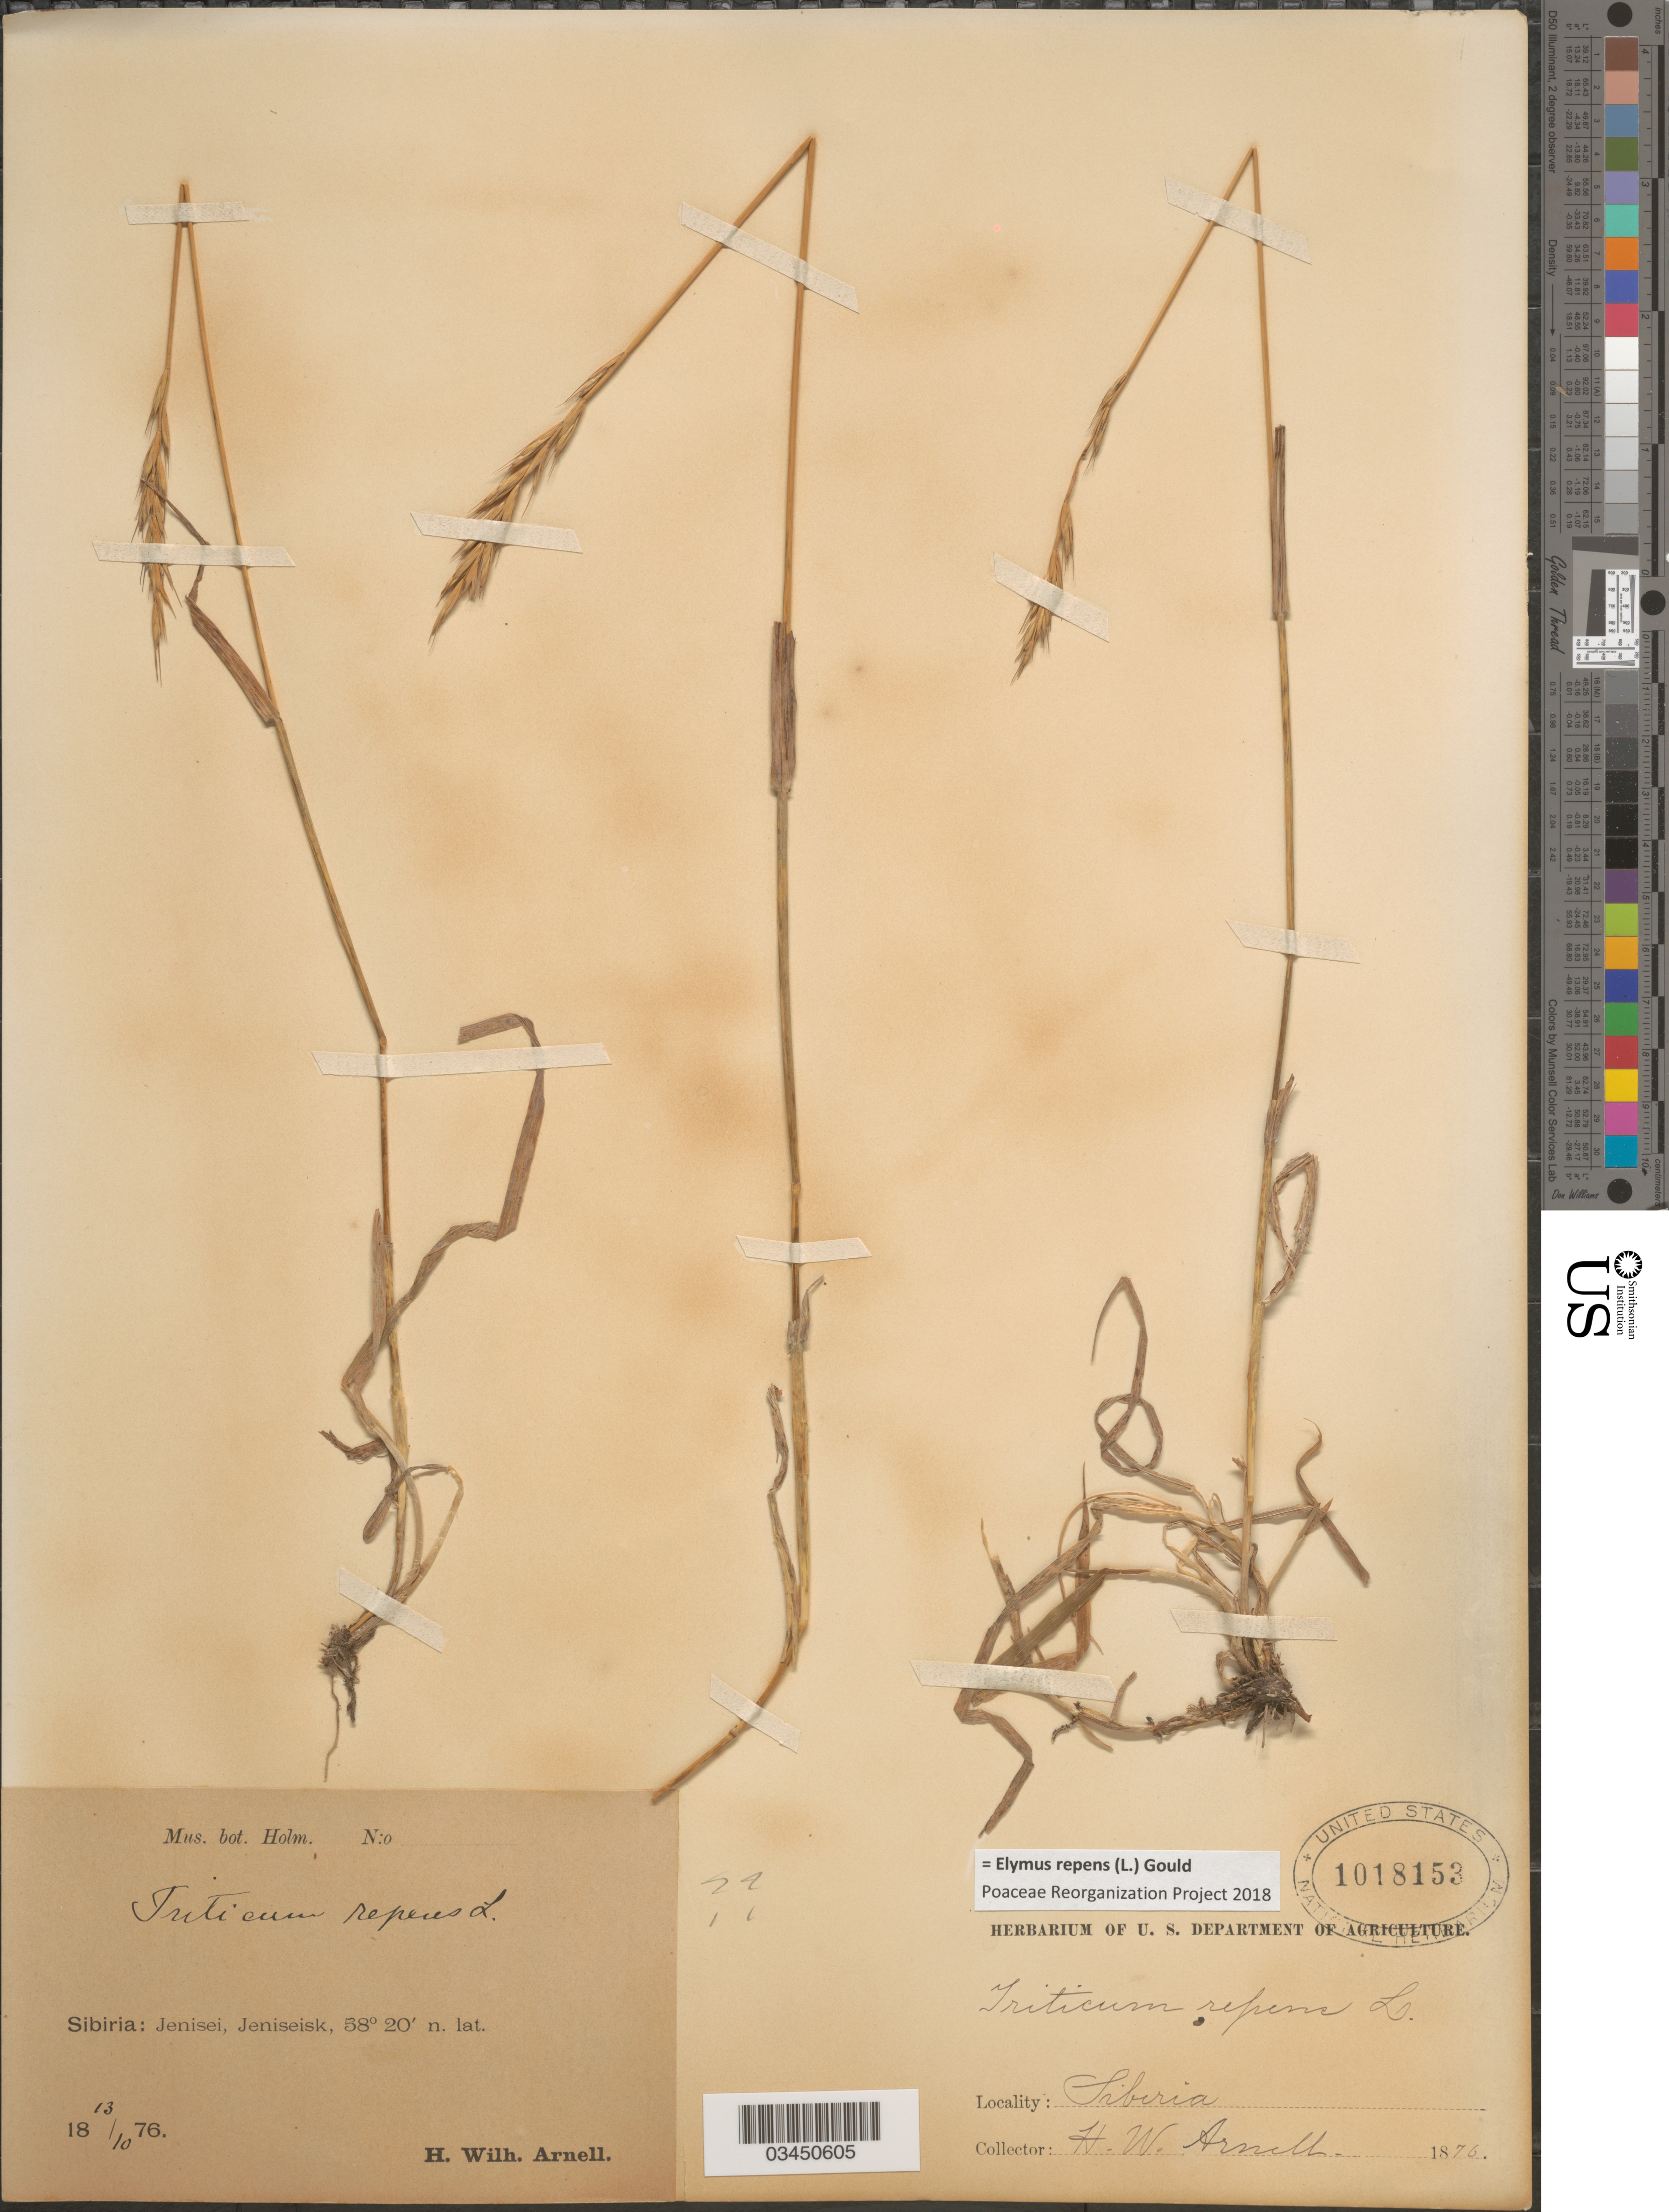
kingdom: Plantae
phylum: Tracheophyta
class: Liliopsida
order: Poales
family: Poaceae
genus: Elymus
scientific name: Elymus repens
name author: (L.) Gould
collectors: H. W. Arnell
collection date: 1876-10-13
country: Russian Federation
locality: Sibiria: Jenisei, Jeniseisk.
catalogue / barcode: US 1018153